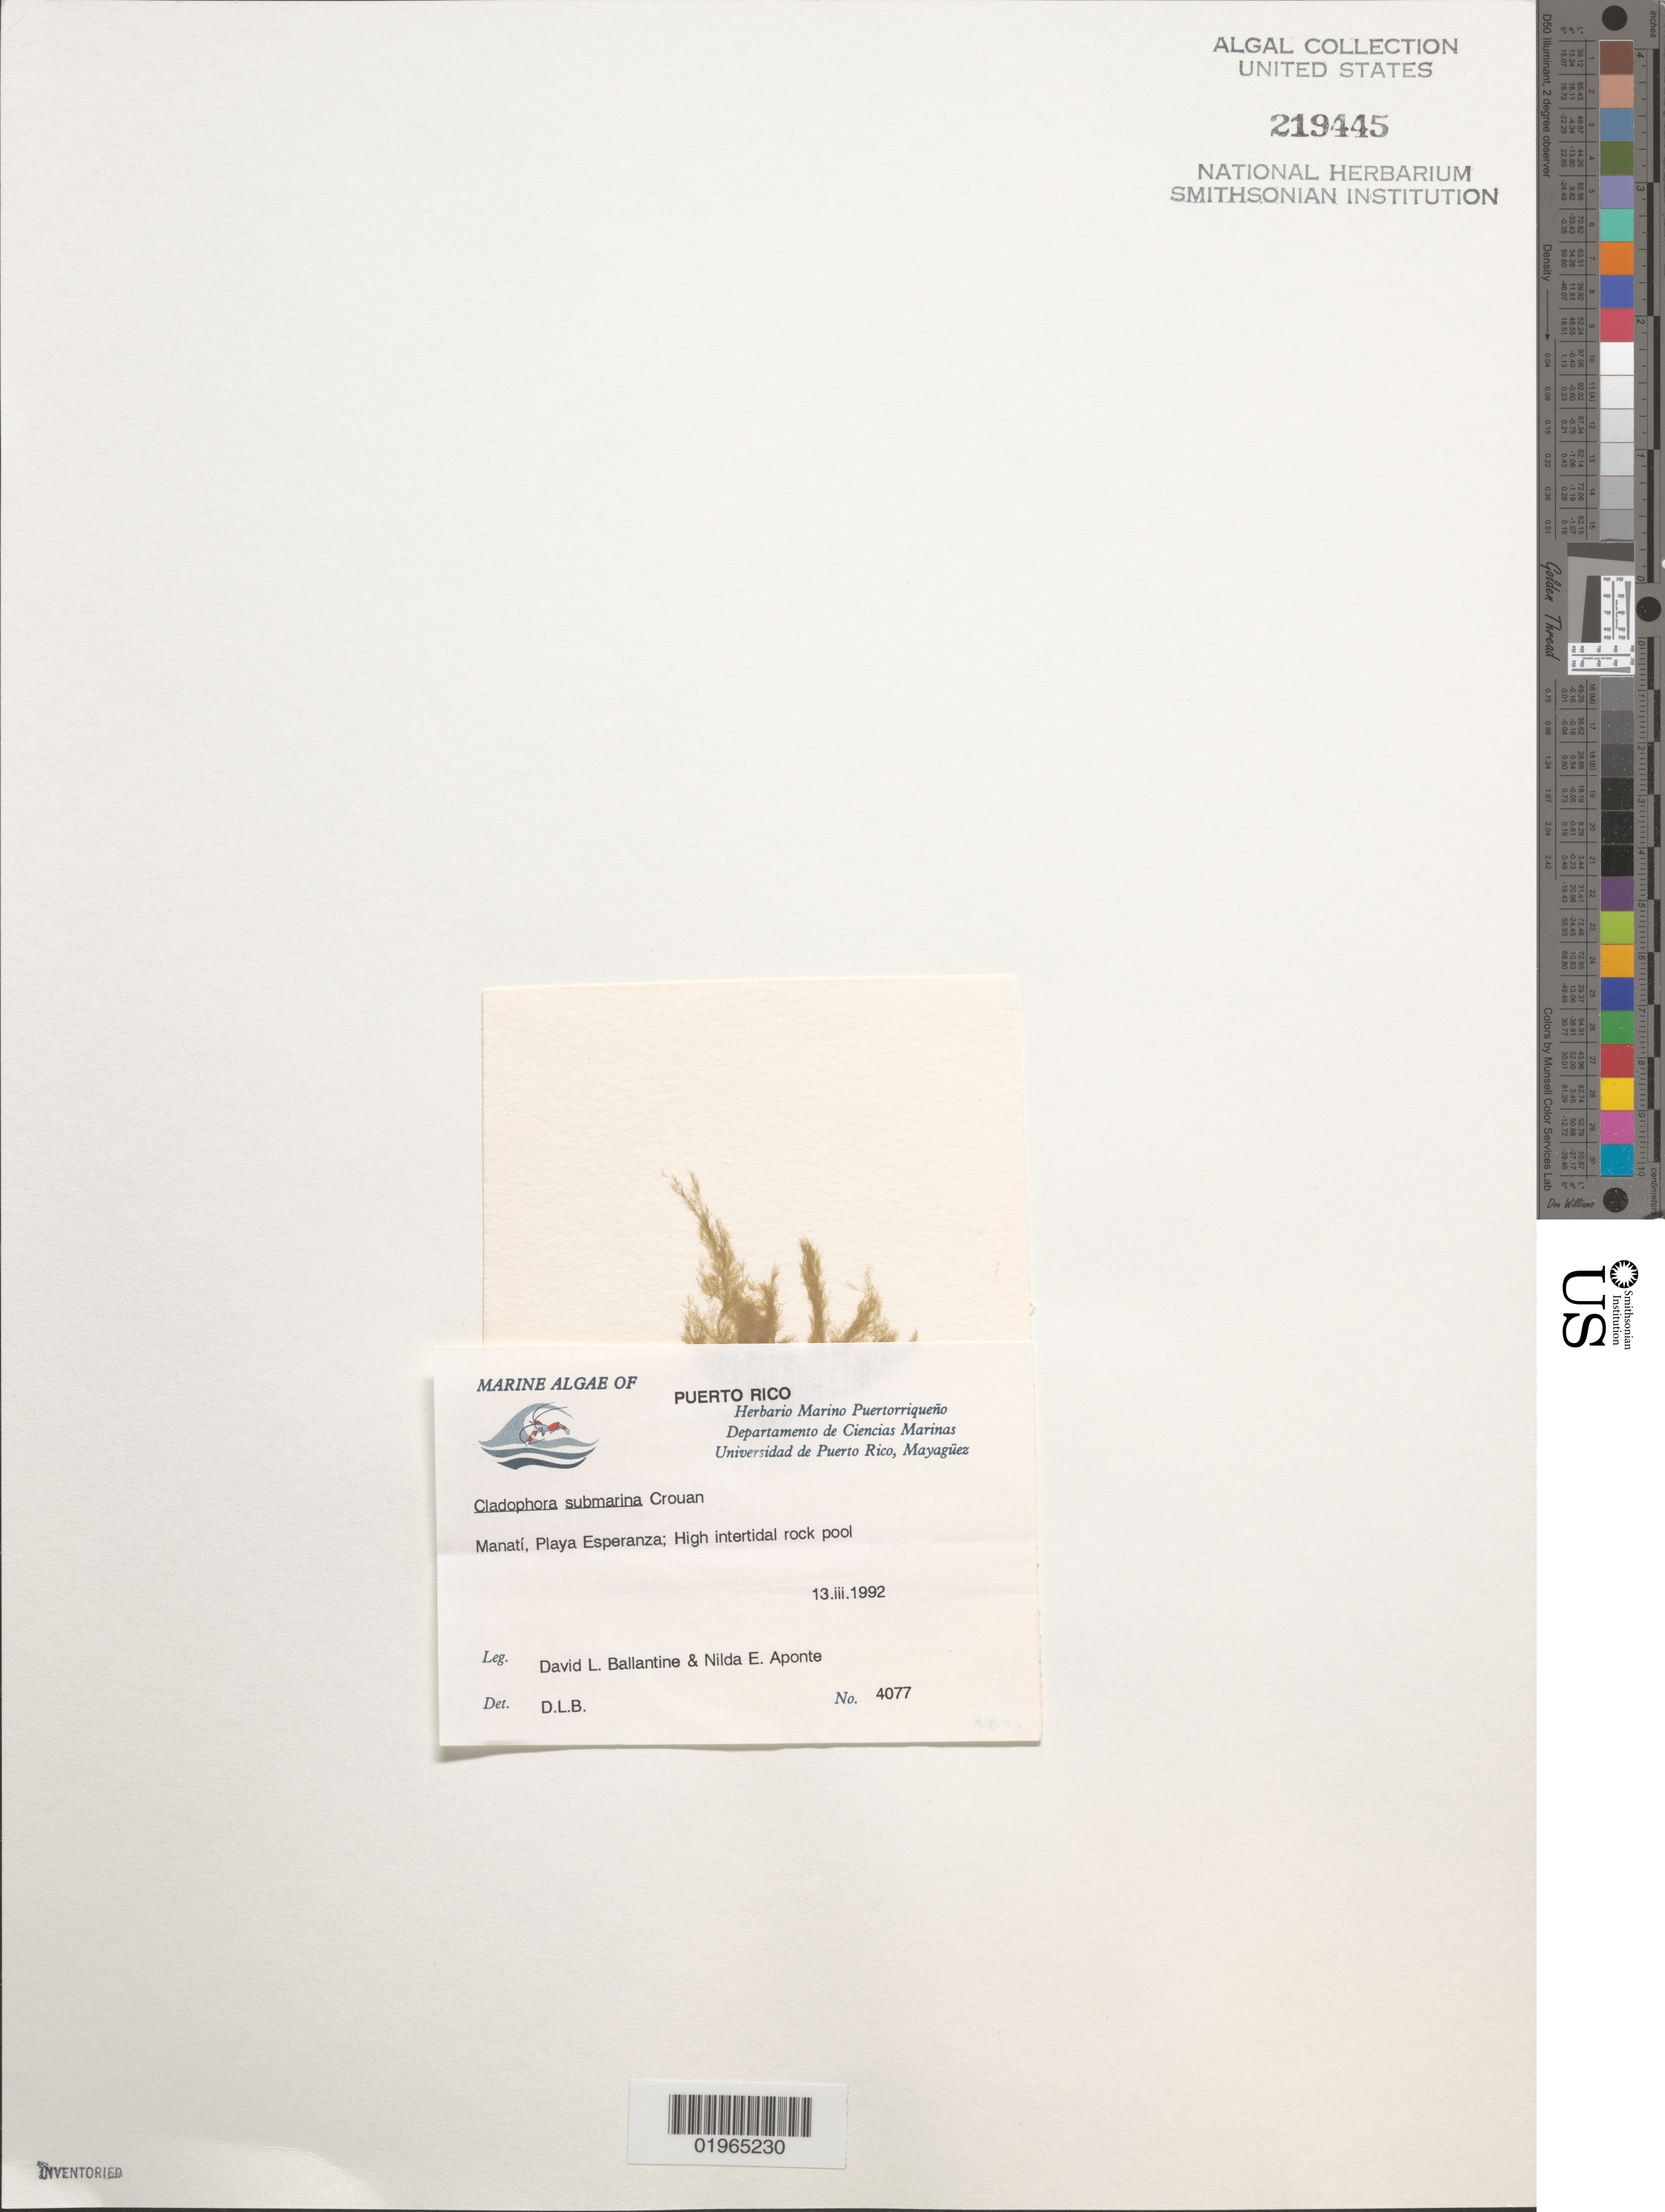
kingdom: Plantae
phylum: Chlorophyta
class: Ulvophyceae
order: Cladophorales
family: Cladophoraceae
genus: Cladophora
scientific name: Cladophora submarina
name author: P. Crouan & H. Crouan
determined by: Ballantine, D. L.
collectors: D.L. Ballantine & N. E. Aponte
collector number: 4077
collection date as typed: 13 Mar 1992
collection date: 1992-03-13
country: Puerto Rico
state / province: Manatí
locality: Playa Esperanza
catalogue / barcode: US 219445